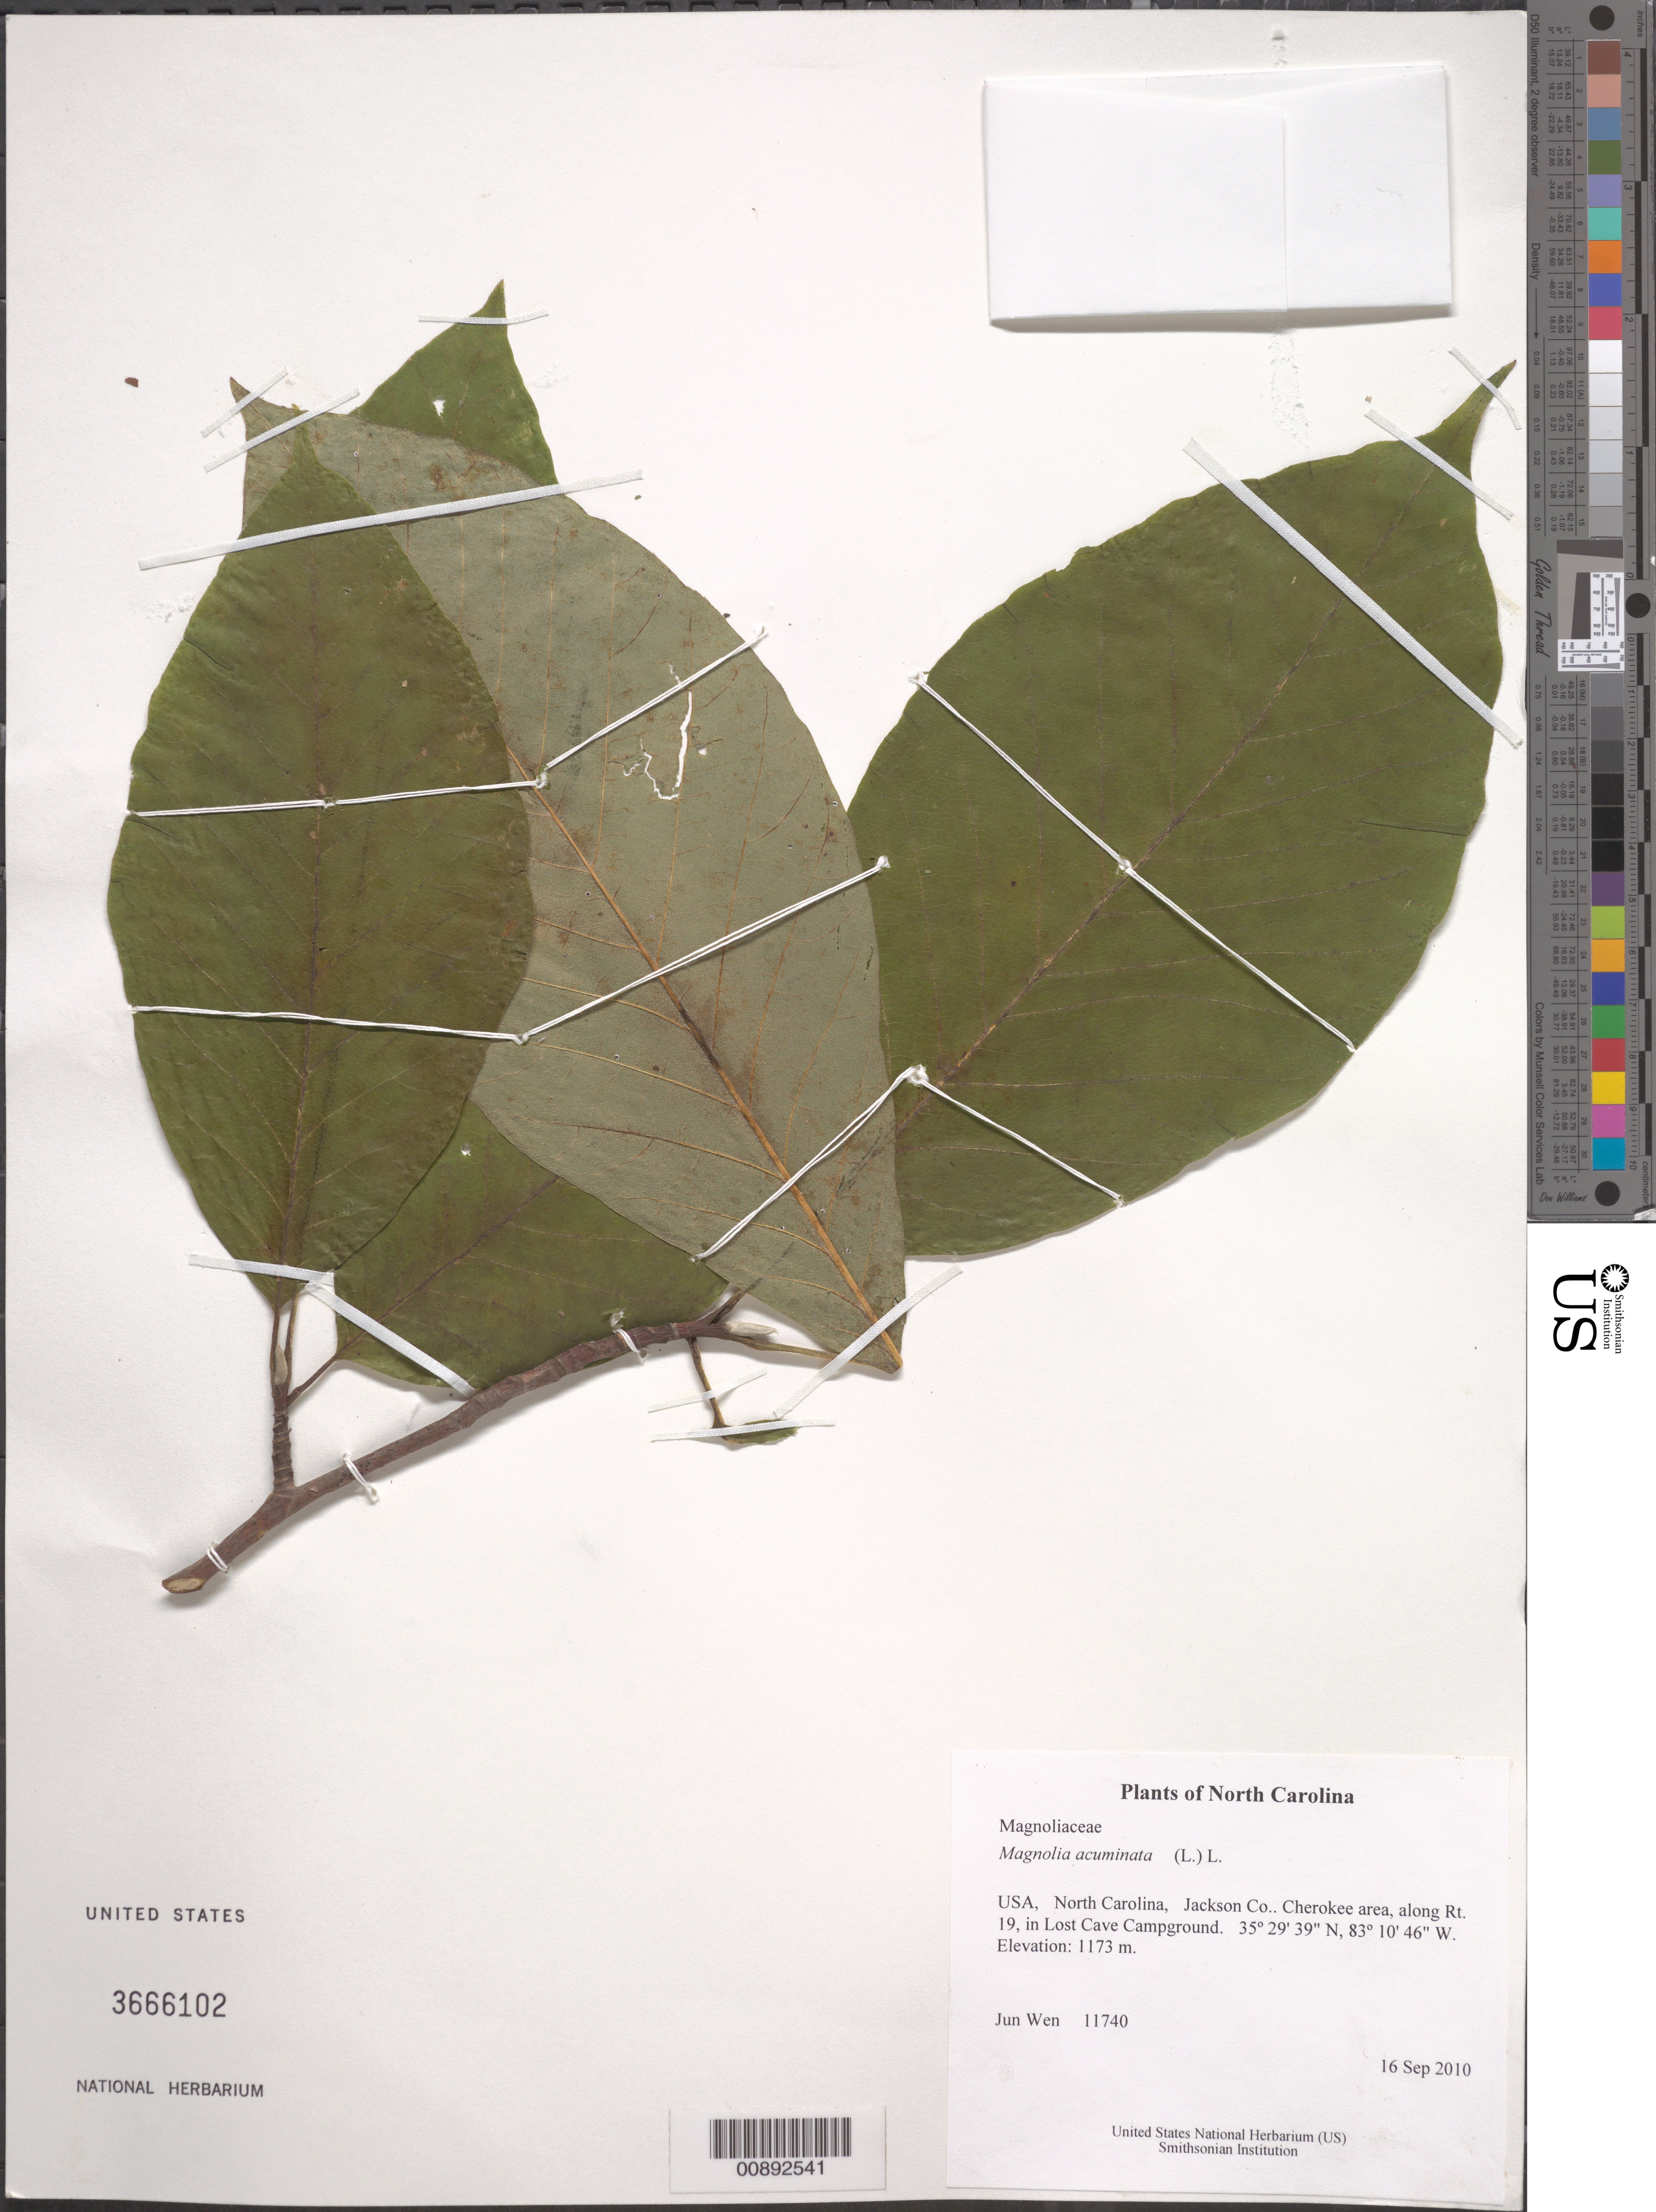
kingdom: Plantae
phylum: Tracheophyta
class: Magnoliopsida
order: Magnoliales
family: Magnoliaceae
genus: Magnolia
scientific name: Magnolia acuminata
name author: (L.) L.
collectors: J. Wen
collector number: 11740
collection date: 2010-09-16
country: United States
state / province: North Carolina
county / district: Jackson Co.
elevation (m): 1173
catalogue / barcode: US 3666102